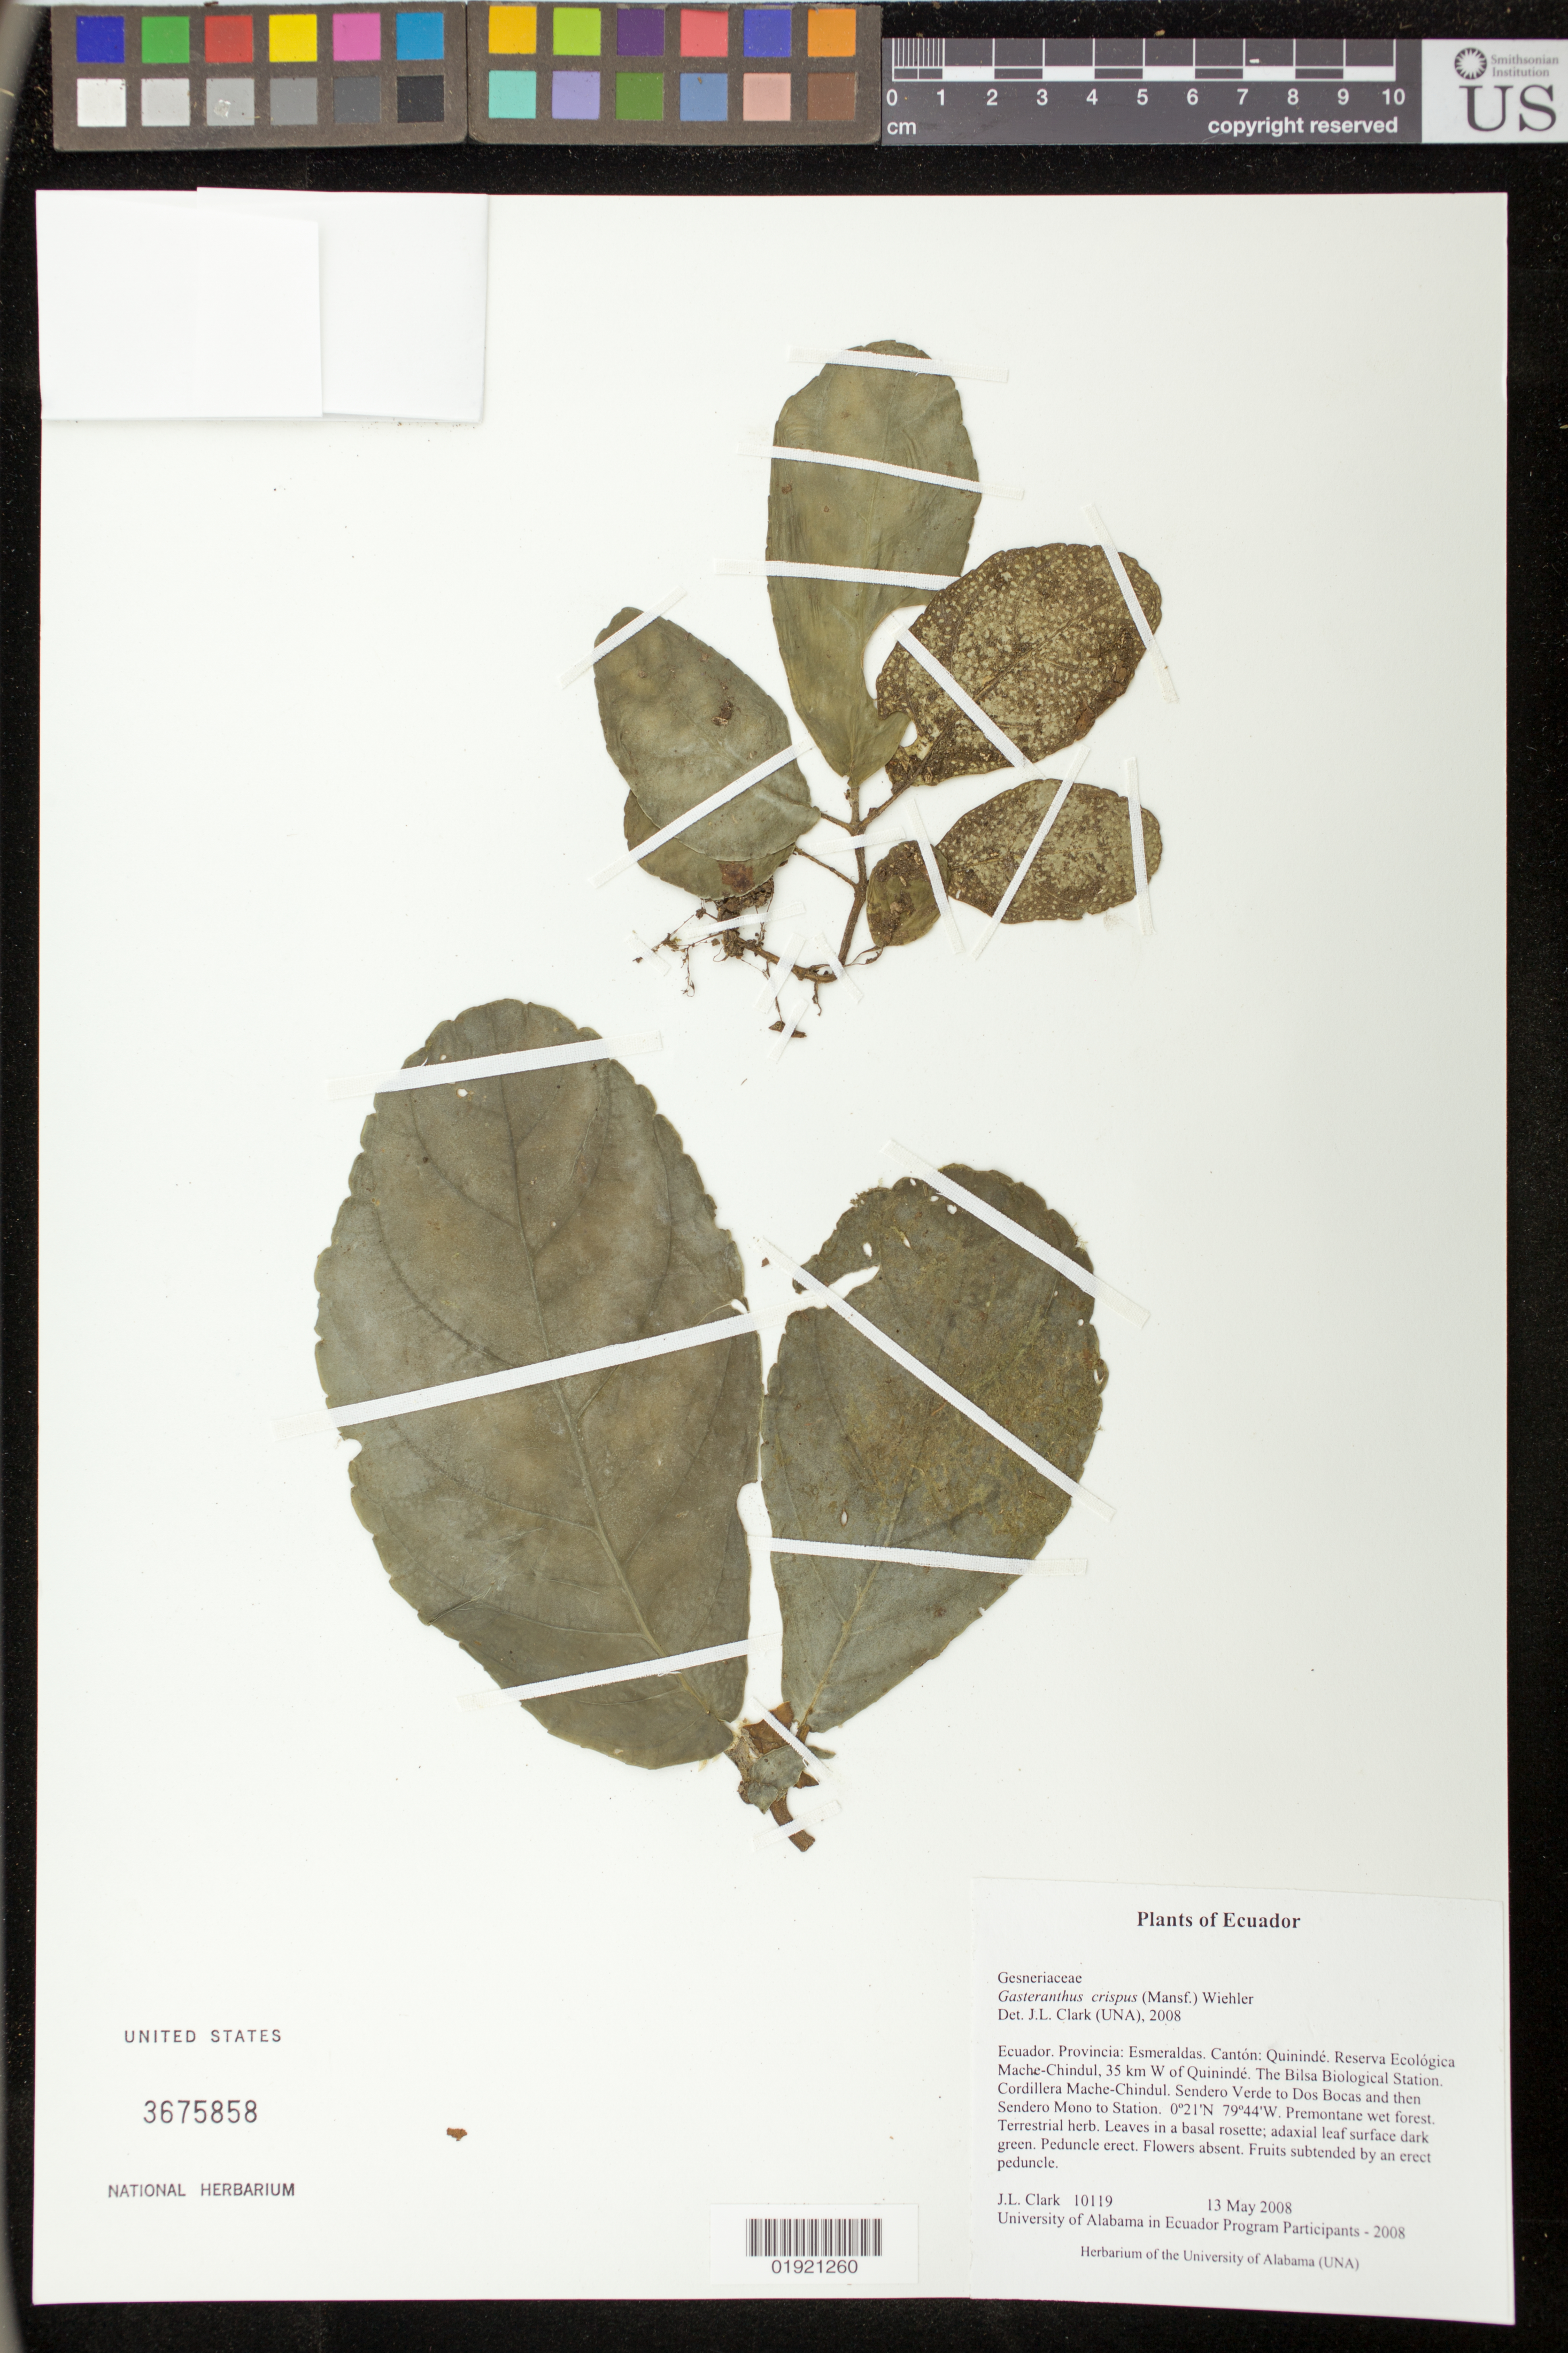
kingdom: Plantae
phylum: Tracheophyta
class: Magnoliopsida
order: Lamiales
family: Gesneriaceae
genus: Gasteranthus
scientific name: Gasteranthus crispus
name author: (Mansf.) Wiehler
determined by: Clark, J. L.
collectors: J. L. Clark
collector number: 10119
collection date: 2008-05-13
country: Ecuador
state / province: Esmeraldas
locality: Canton: Quininde. Reserva Ecologica Mache-Chindul, 35 km W of Quininde. The Bilsa Biological Station. Cordillera Mache-Chindul. Sendero Verde to Dos Bocas and then Sendero Mono to Station.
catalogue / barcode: US 3675858